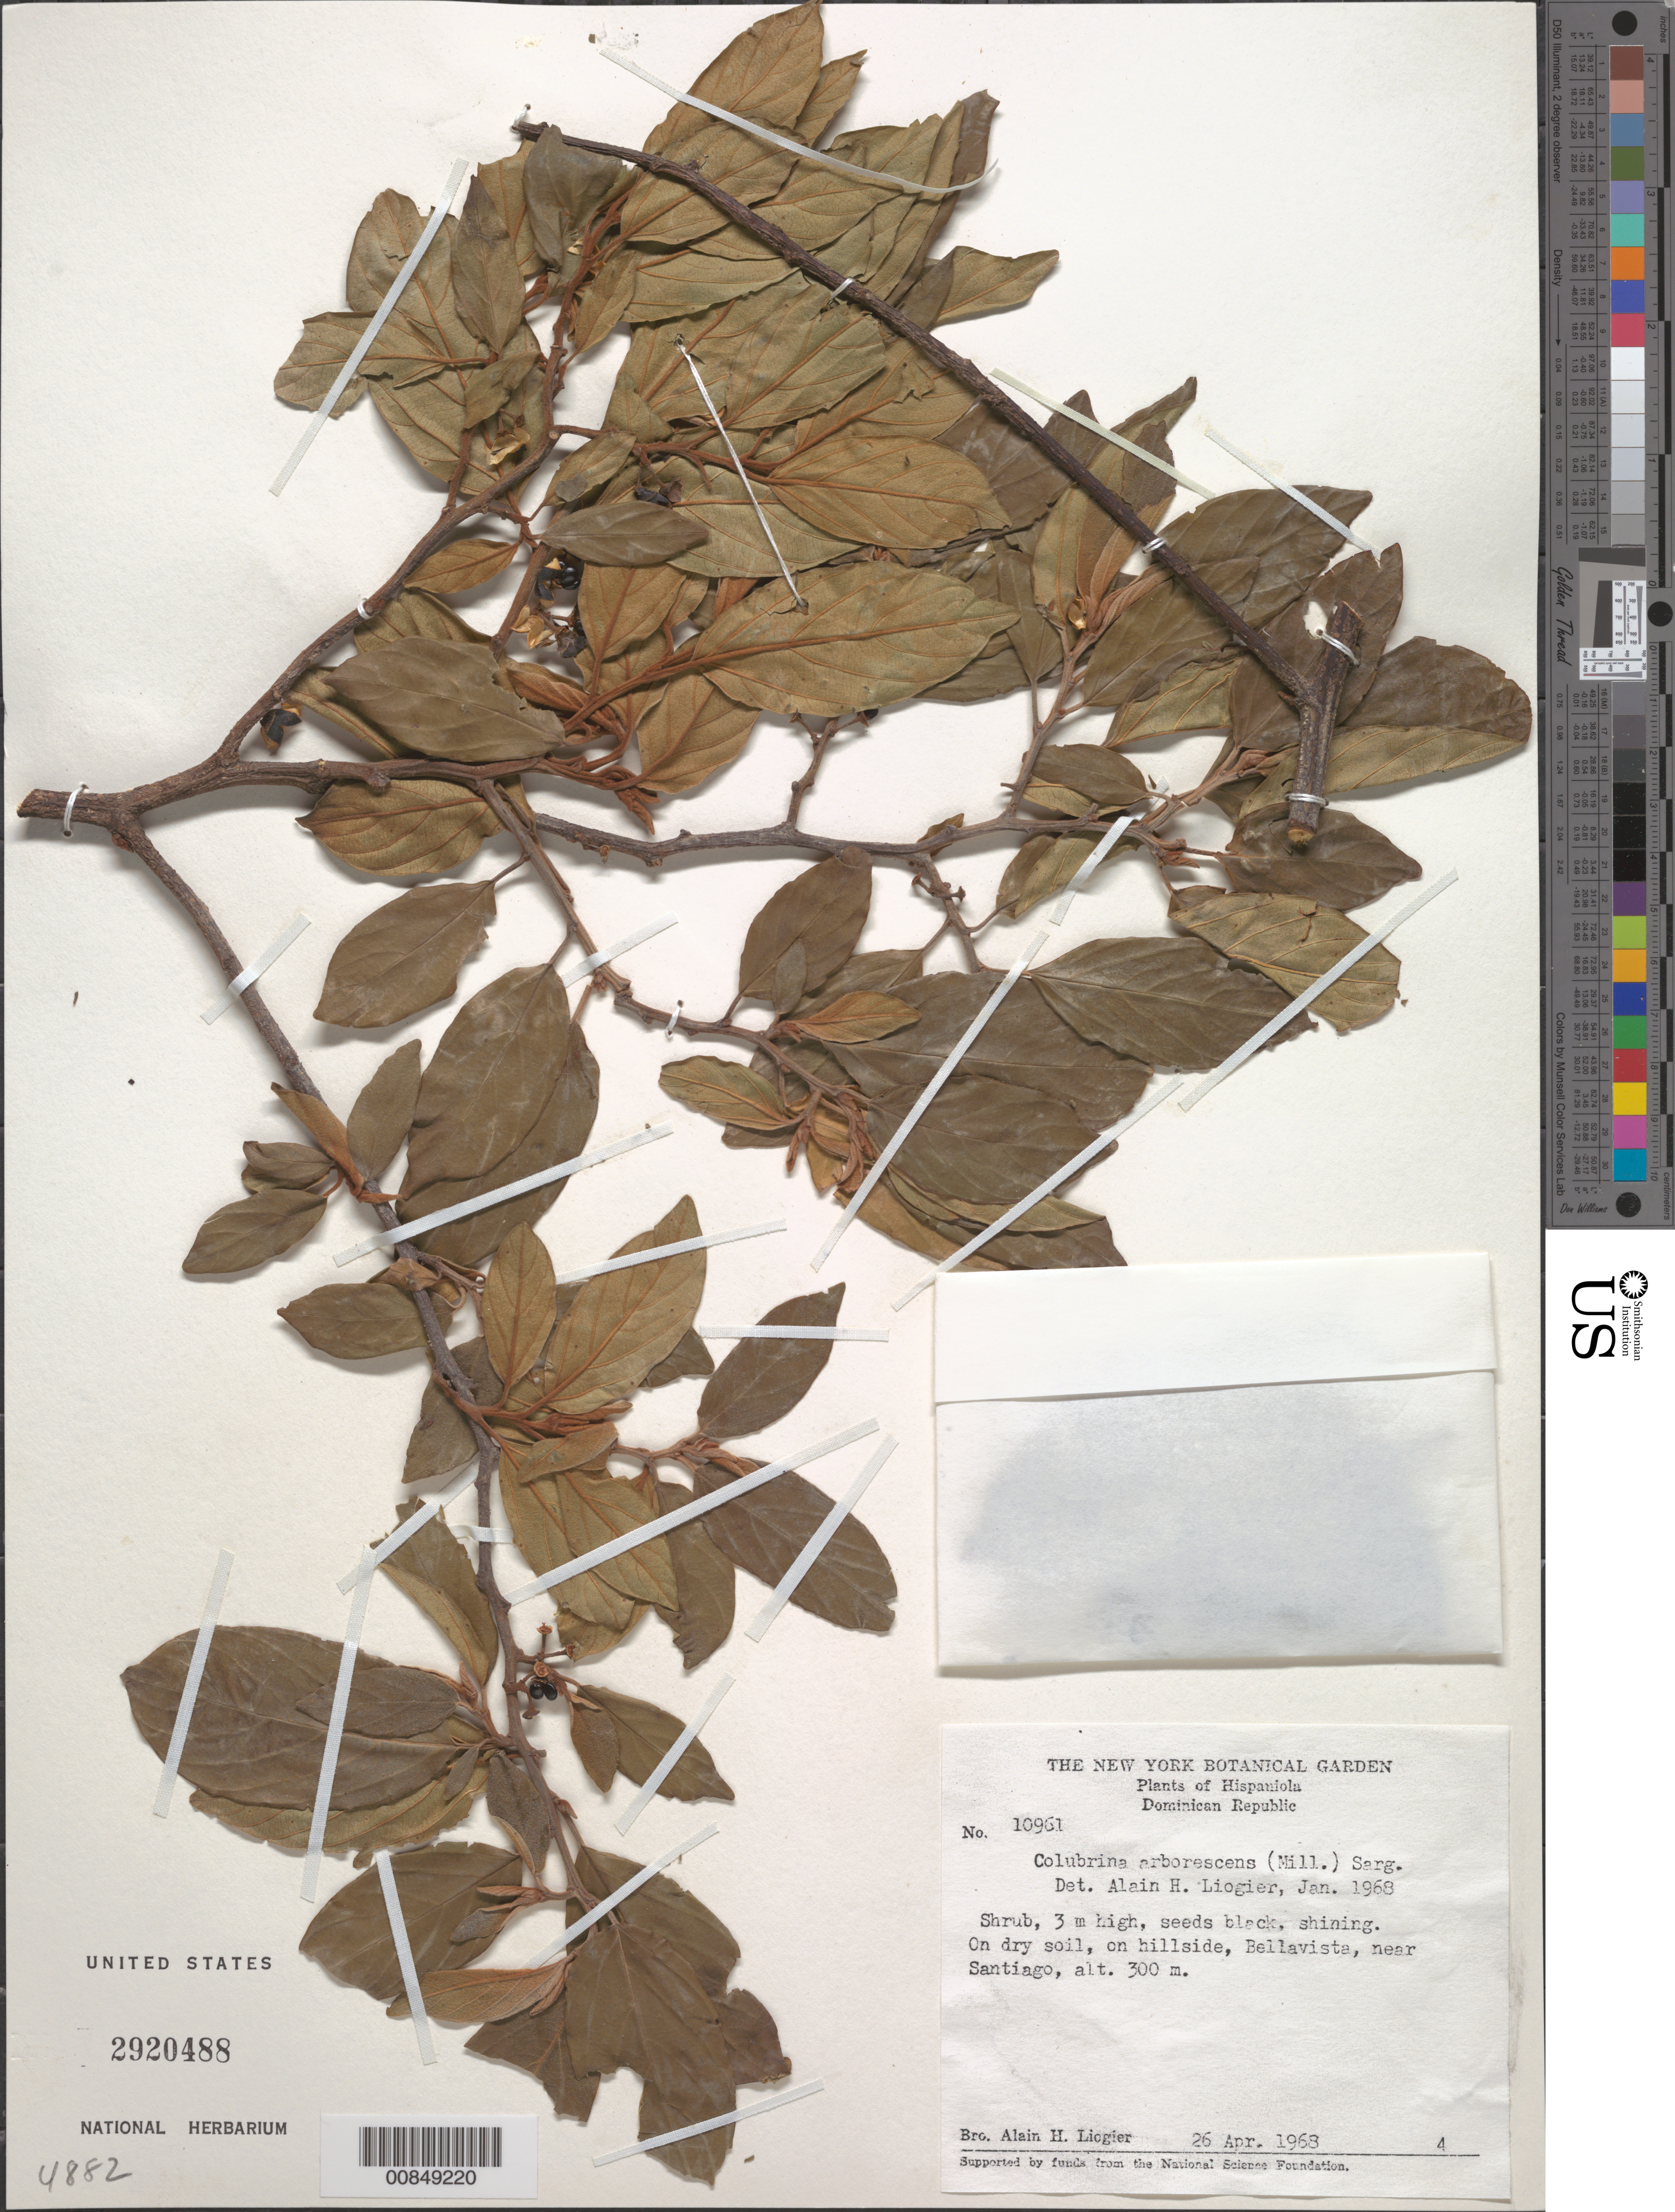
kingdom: Plantae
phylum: Tracheophyta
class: Magnoliopsida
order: Rosales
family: Rhamnaceae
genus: Colubrina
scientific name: Colubrina arborescens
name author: (Mill.) Sarg.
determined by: Liogier, Alain H.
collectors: A. H. Liogier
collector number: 10961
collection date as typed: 26 Apr 1968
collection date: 1968-04-26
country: Dominican Republic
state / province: Santiago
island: Hispaniola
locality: Bellavista, near Santiago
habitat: On dry soil, on hillside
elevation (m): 300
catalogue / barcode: US 2920488